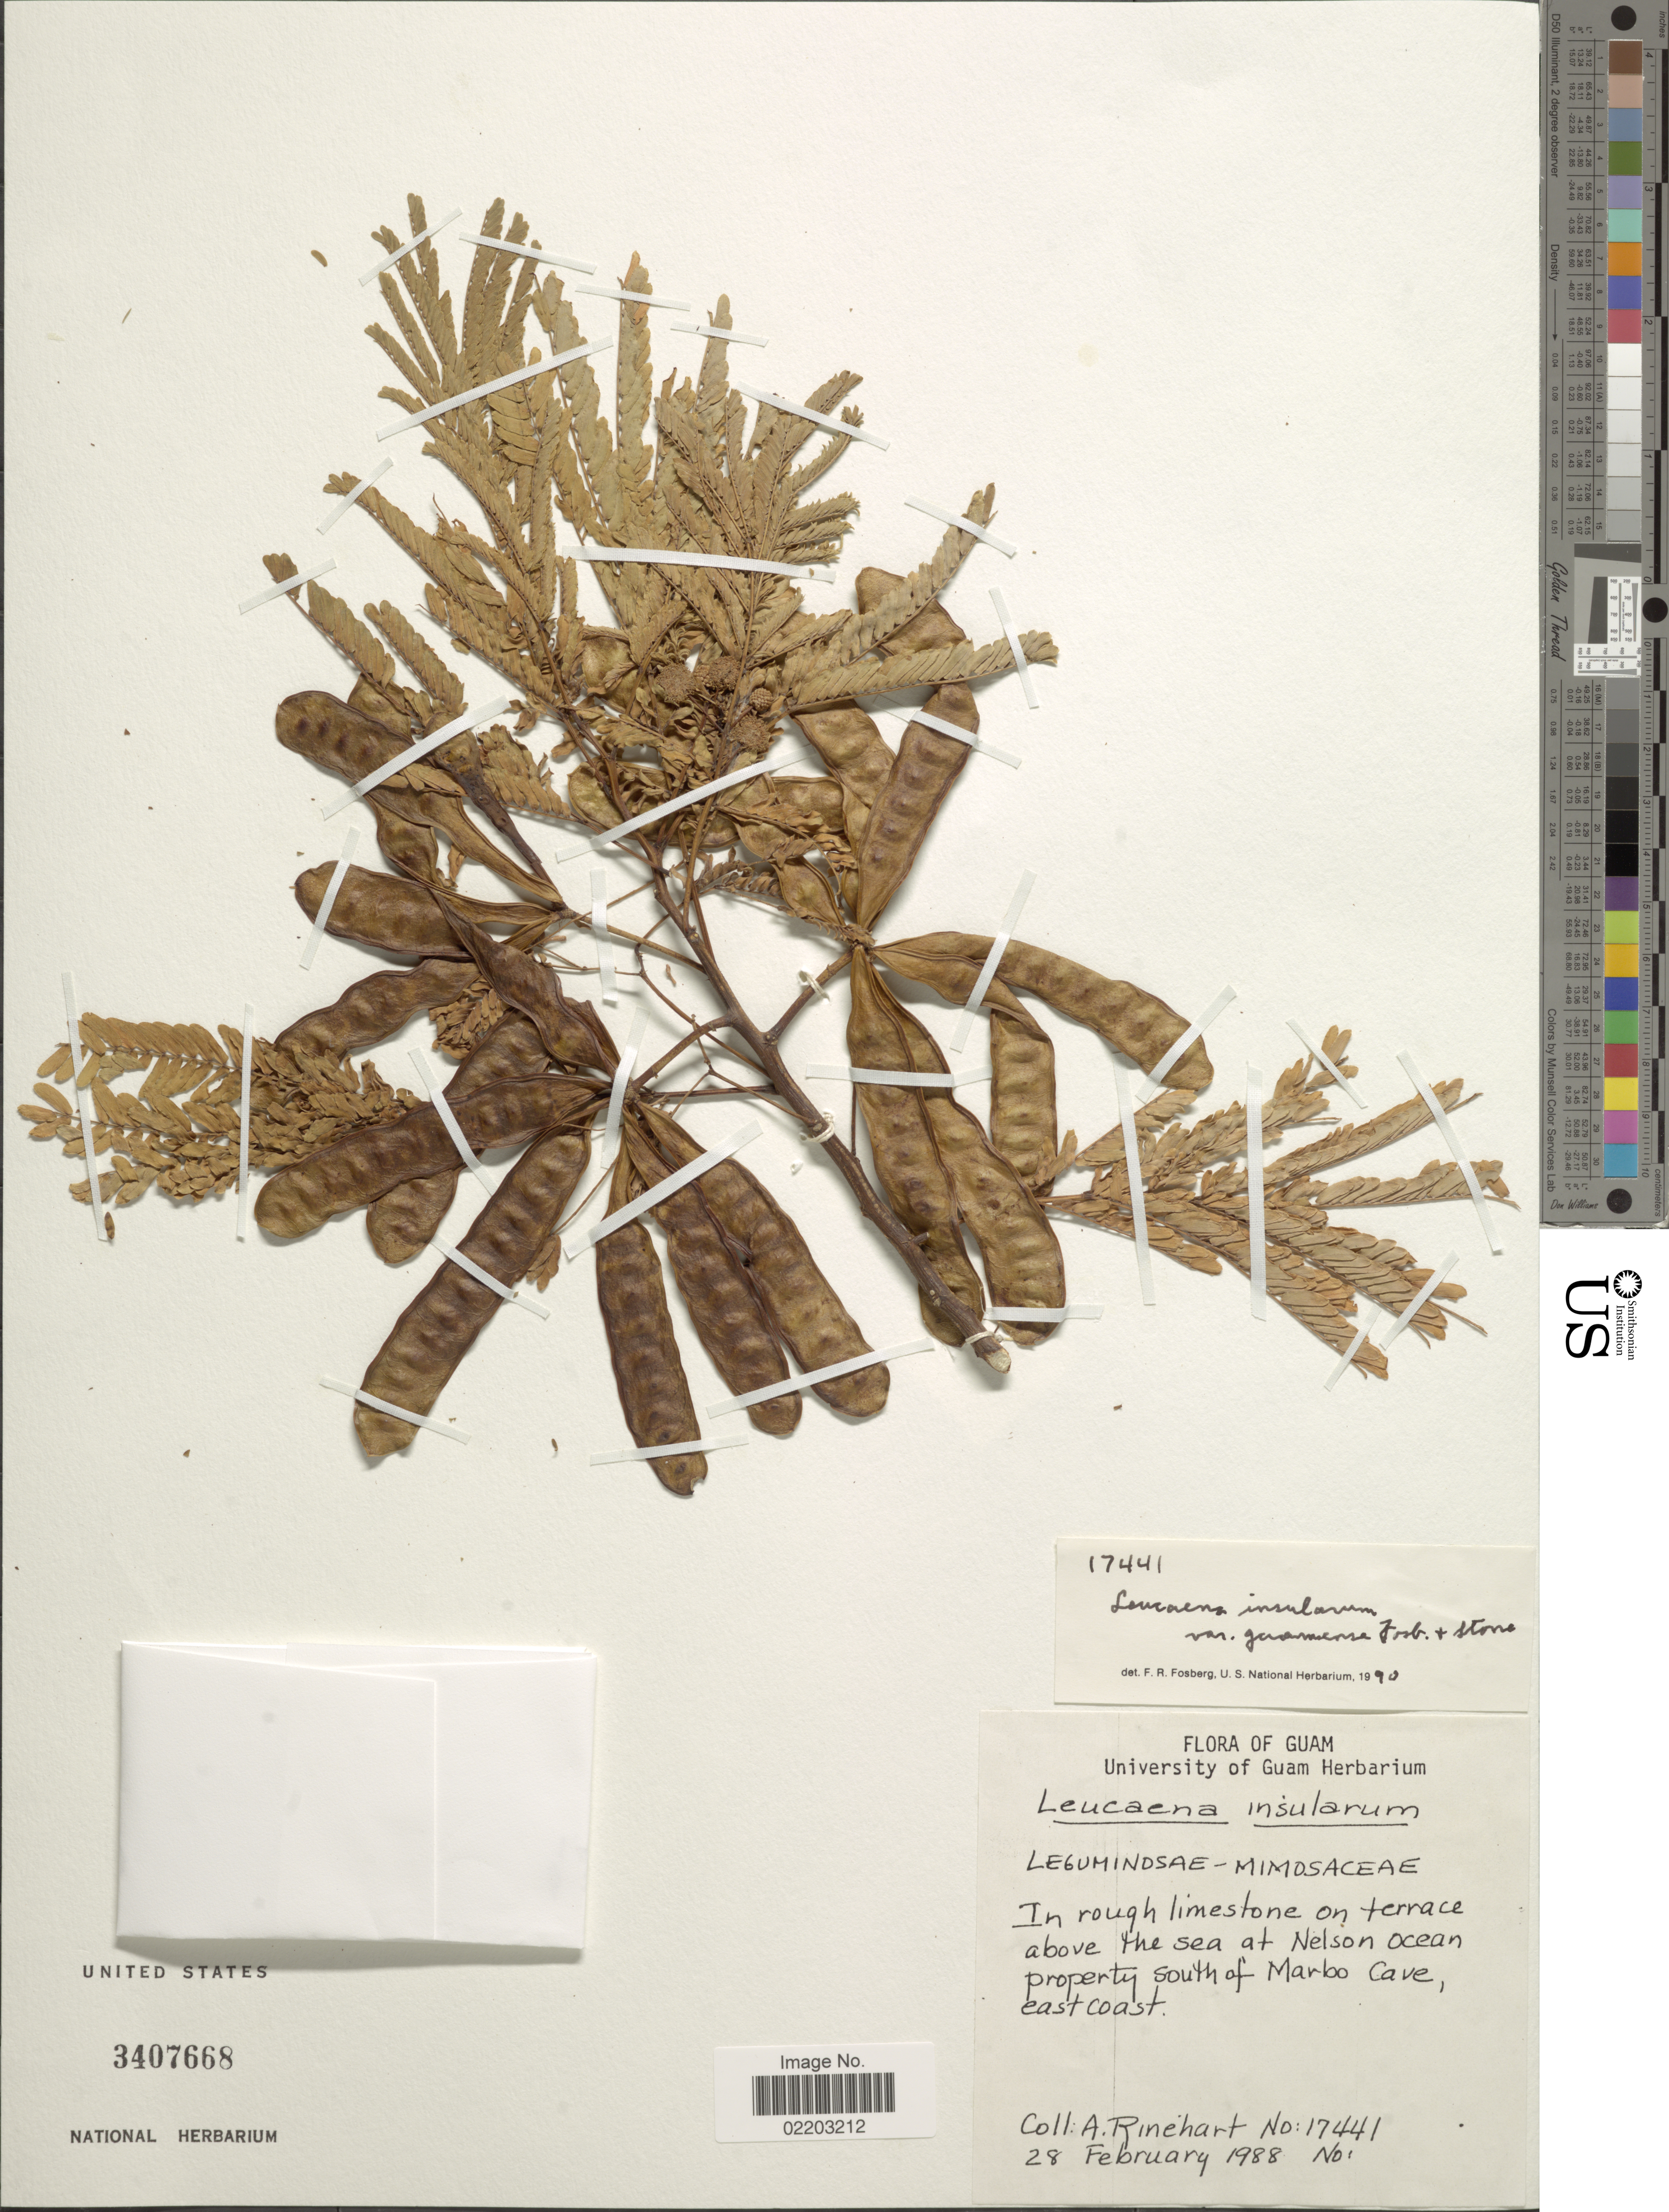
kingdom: Plantae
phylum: Tracheophyta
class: Magnoliopsida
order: Fabales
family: Fabaceae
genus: Schleinitzia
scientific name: Schleinitzia fosbergii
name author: Nevl. & Niez.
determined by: Wagner, W. L., (BOT), Smithsonian Institution - National Museum of Natural History (UNITED STATES)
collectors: A. Rinehart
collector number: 17441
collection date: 1988-02-28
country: Guam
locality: In rough limestone on terrace above the sea at Nelson Ocean property south of Marbo Cave, east coast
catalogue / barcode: US 3407668